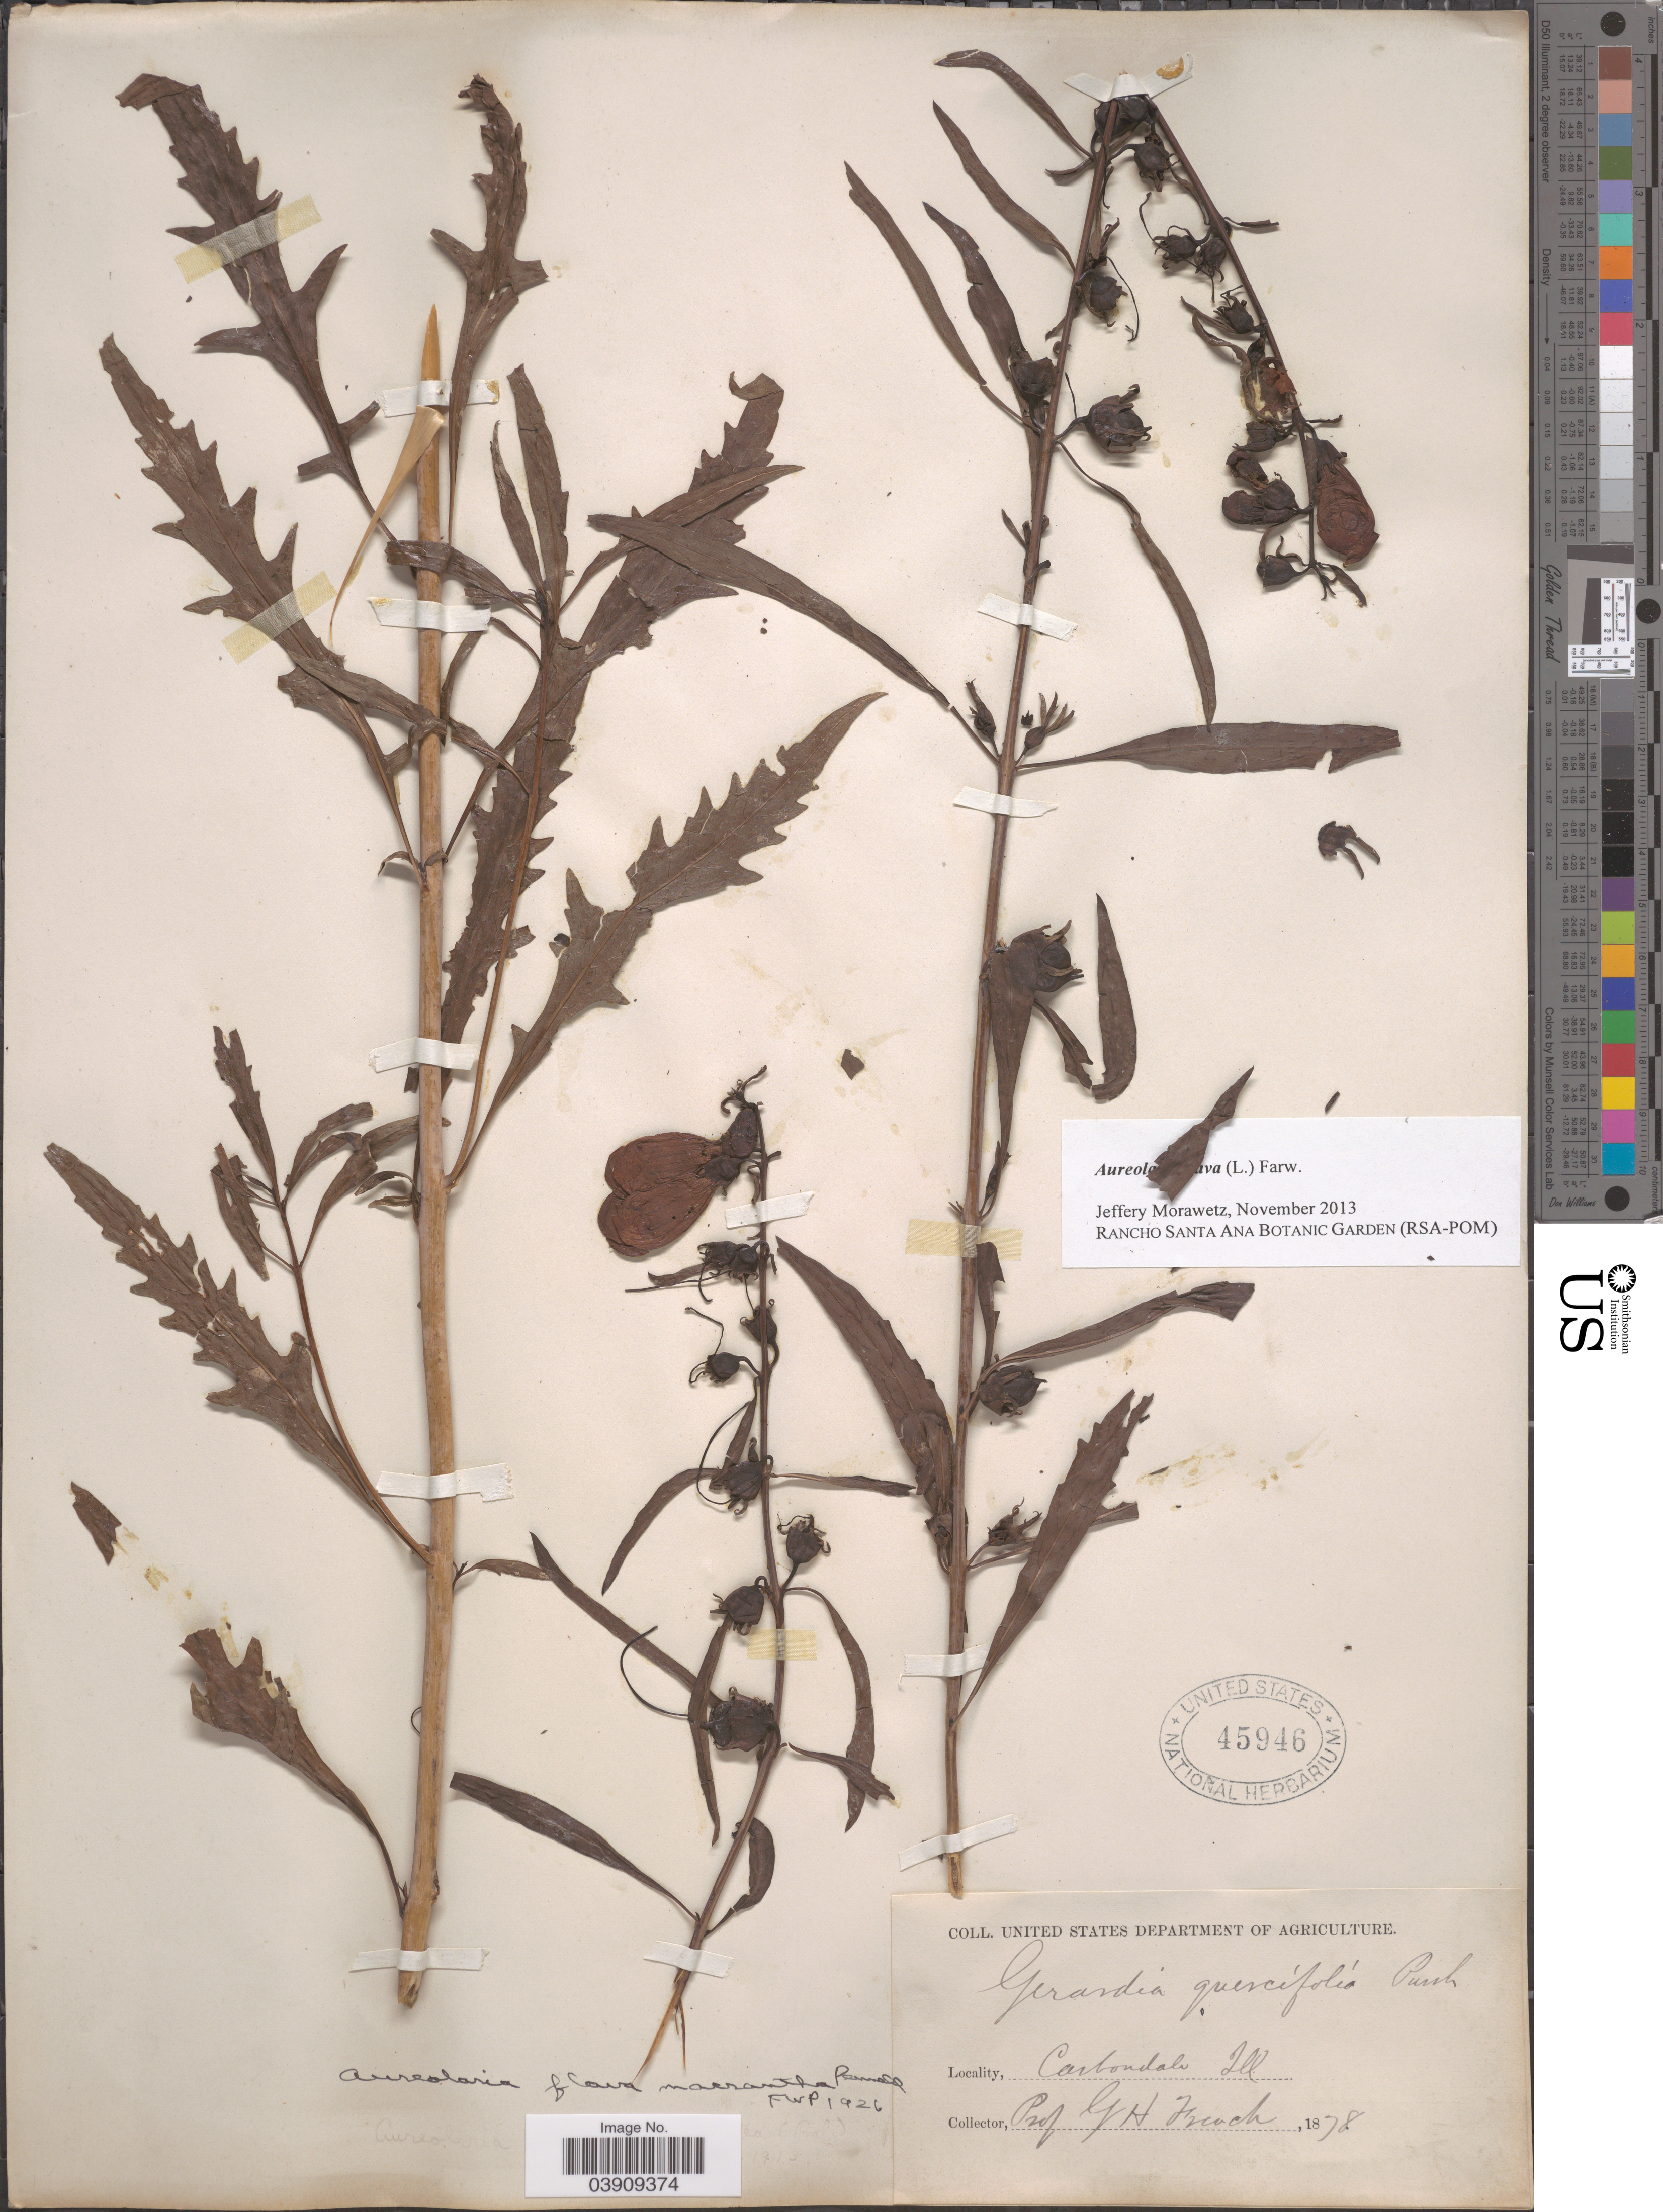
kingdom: Plantae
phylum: Tracheophyta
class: Magnoliopsida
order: Lamiales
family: Orobanchaceae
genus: Aureolaria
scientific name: Aureolaria flava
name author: (L.) Farw.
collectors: G. H. French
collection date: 1878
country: United States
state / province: Illinois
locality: Carbondale.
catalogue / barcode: US 45946